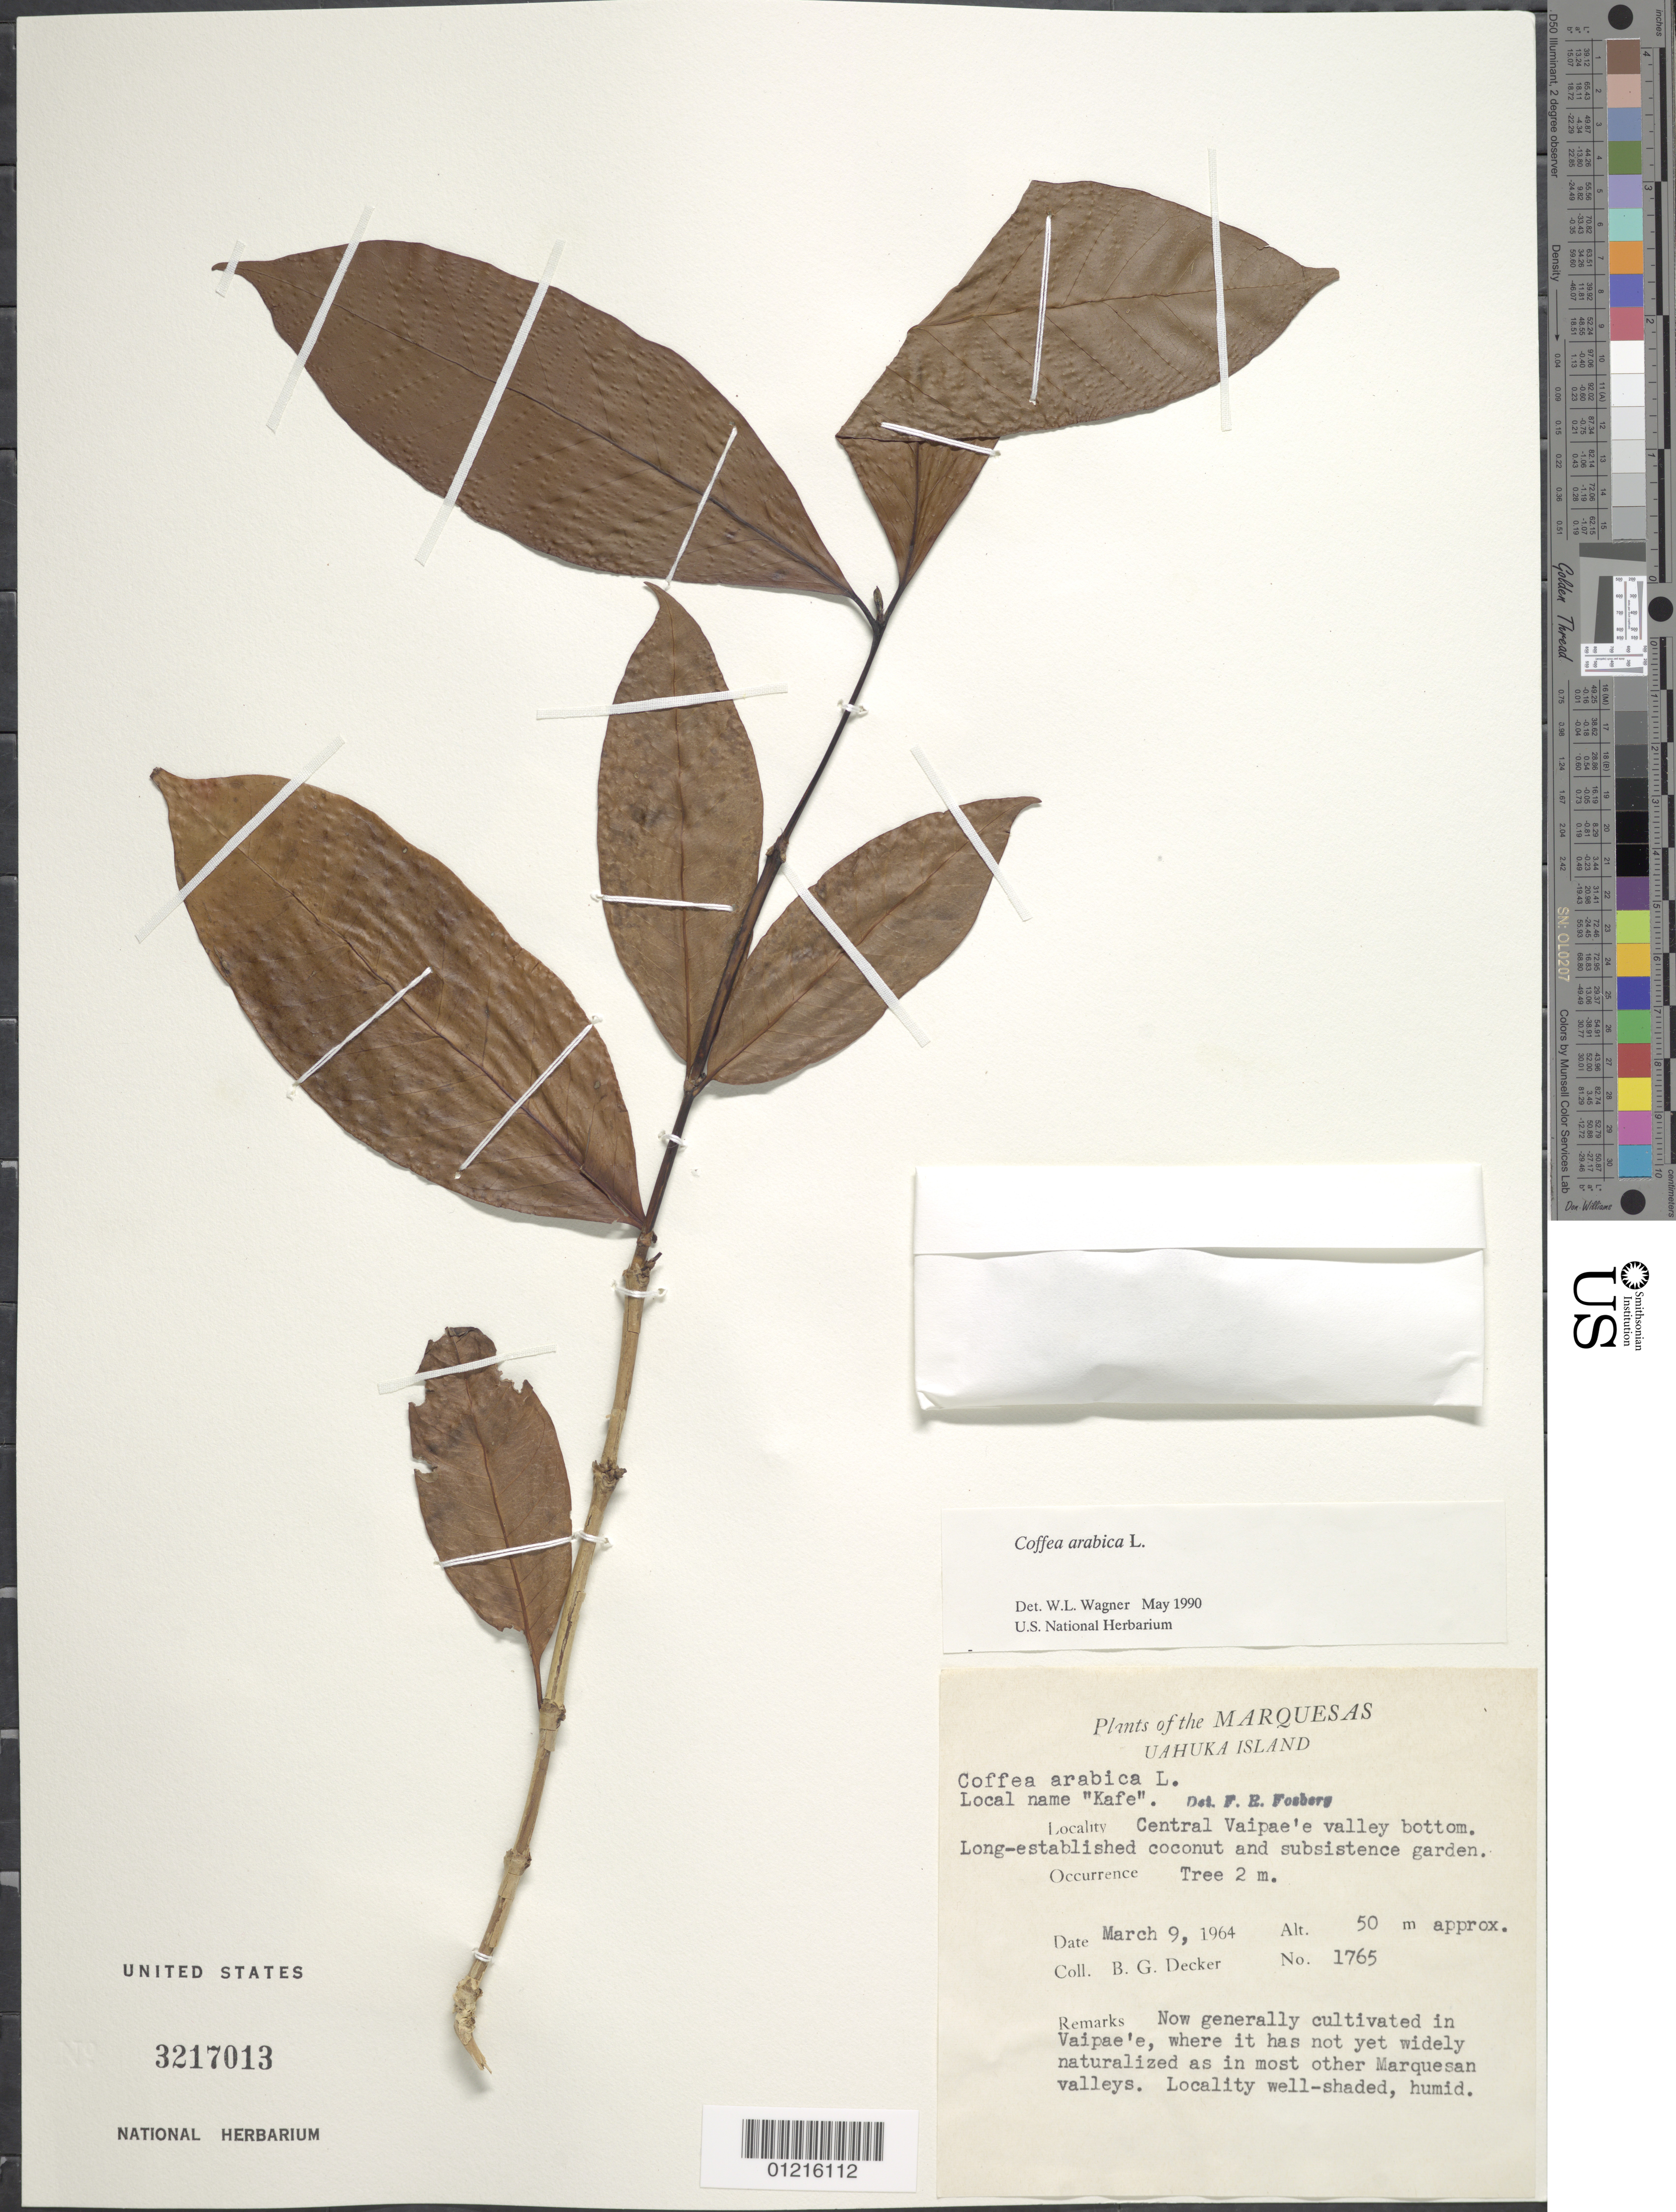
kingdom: Plantae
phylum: Tracheophyta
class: Magnoliopsida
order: Gentianales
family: Rubiaceae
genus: Coffea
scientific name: Coffea arabica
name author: L.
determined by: Wagner, W. L., (BOT), Smithsonian Institution - National Museum of Natural History (UNITED STATES)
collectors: B. G. Decker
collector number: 1765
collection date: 1964-03-09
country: French Polynesia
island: Ua Huka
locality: central Vaipae'e Valley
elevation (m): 50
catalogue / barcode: US 3217013